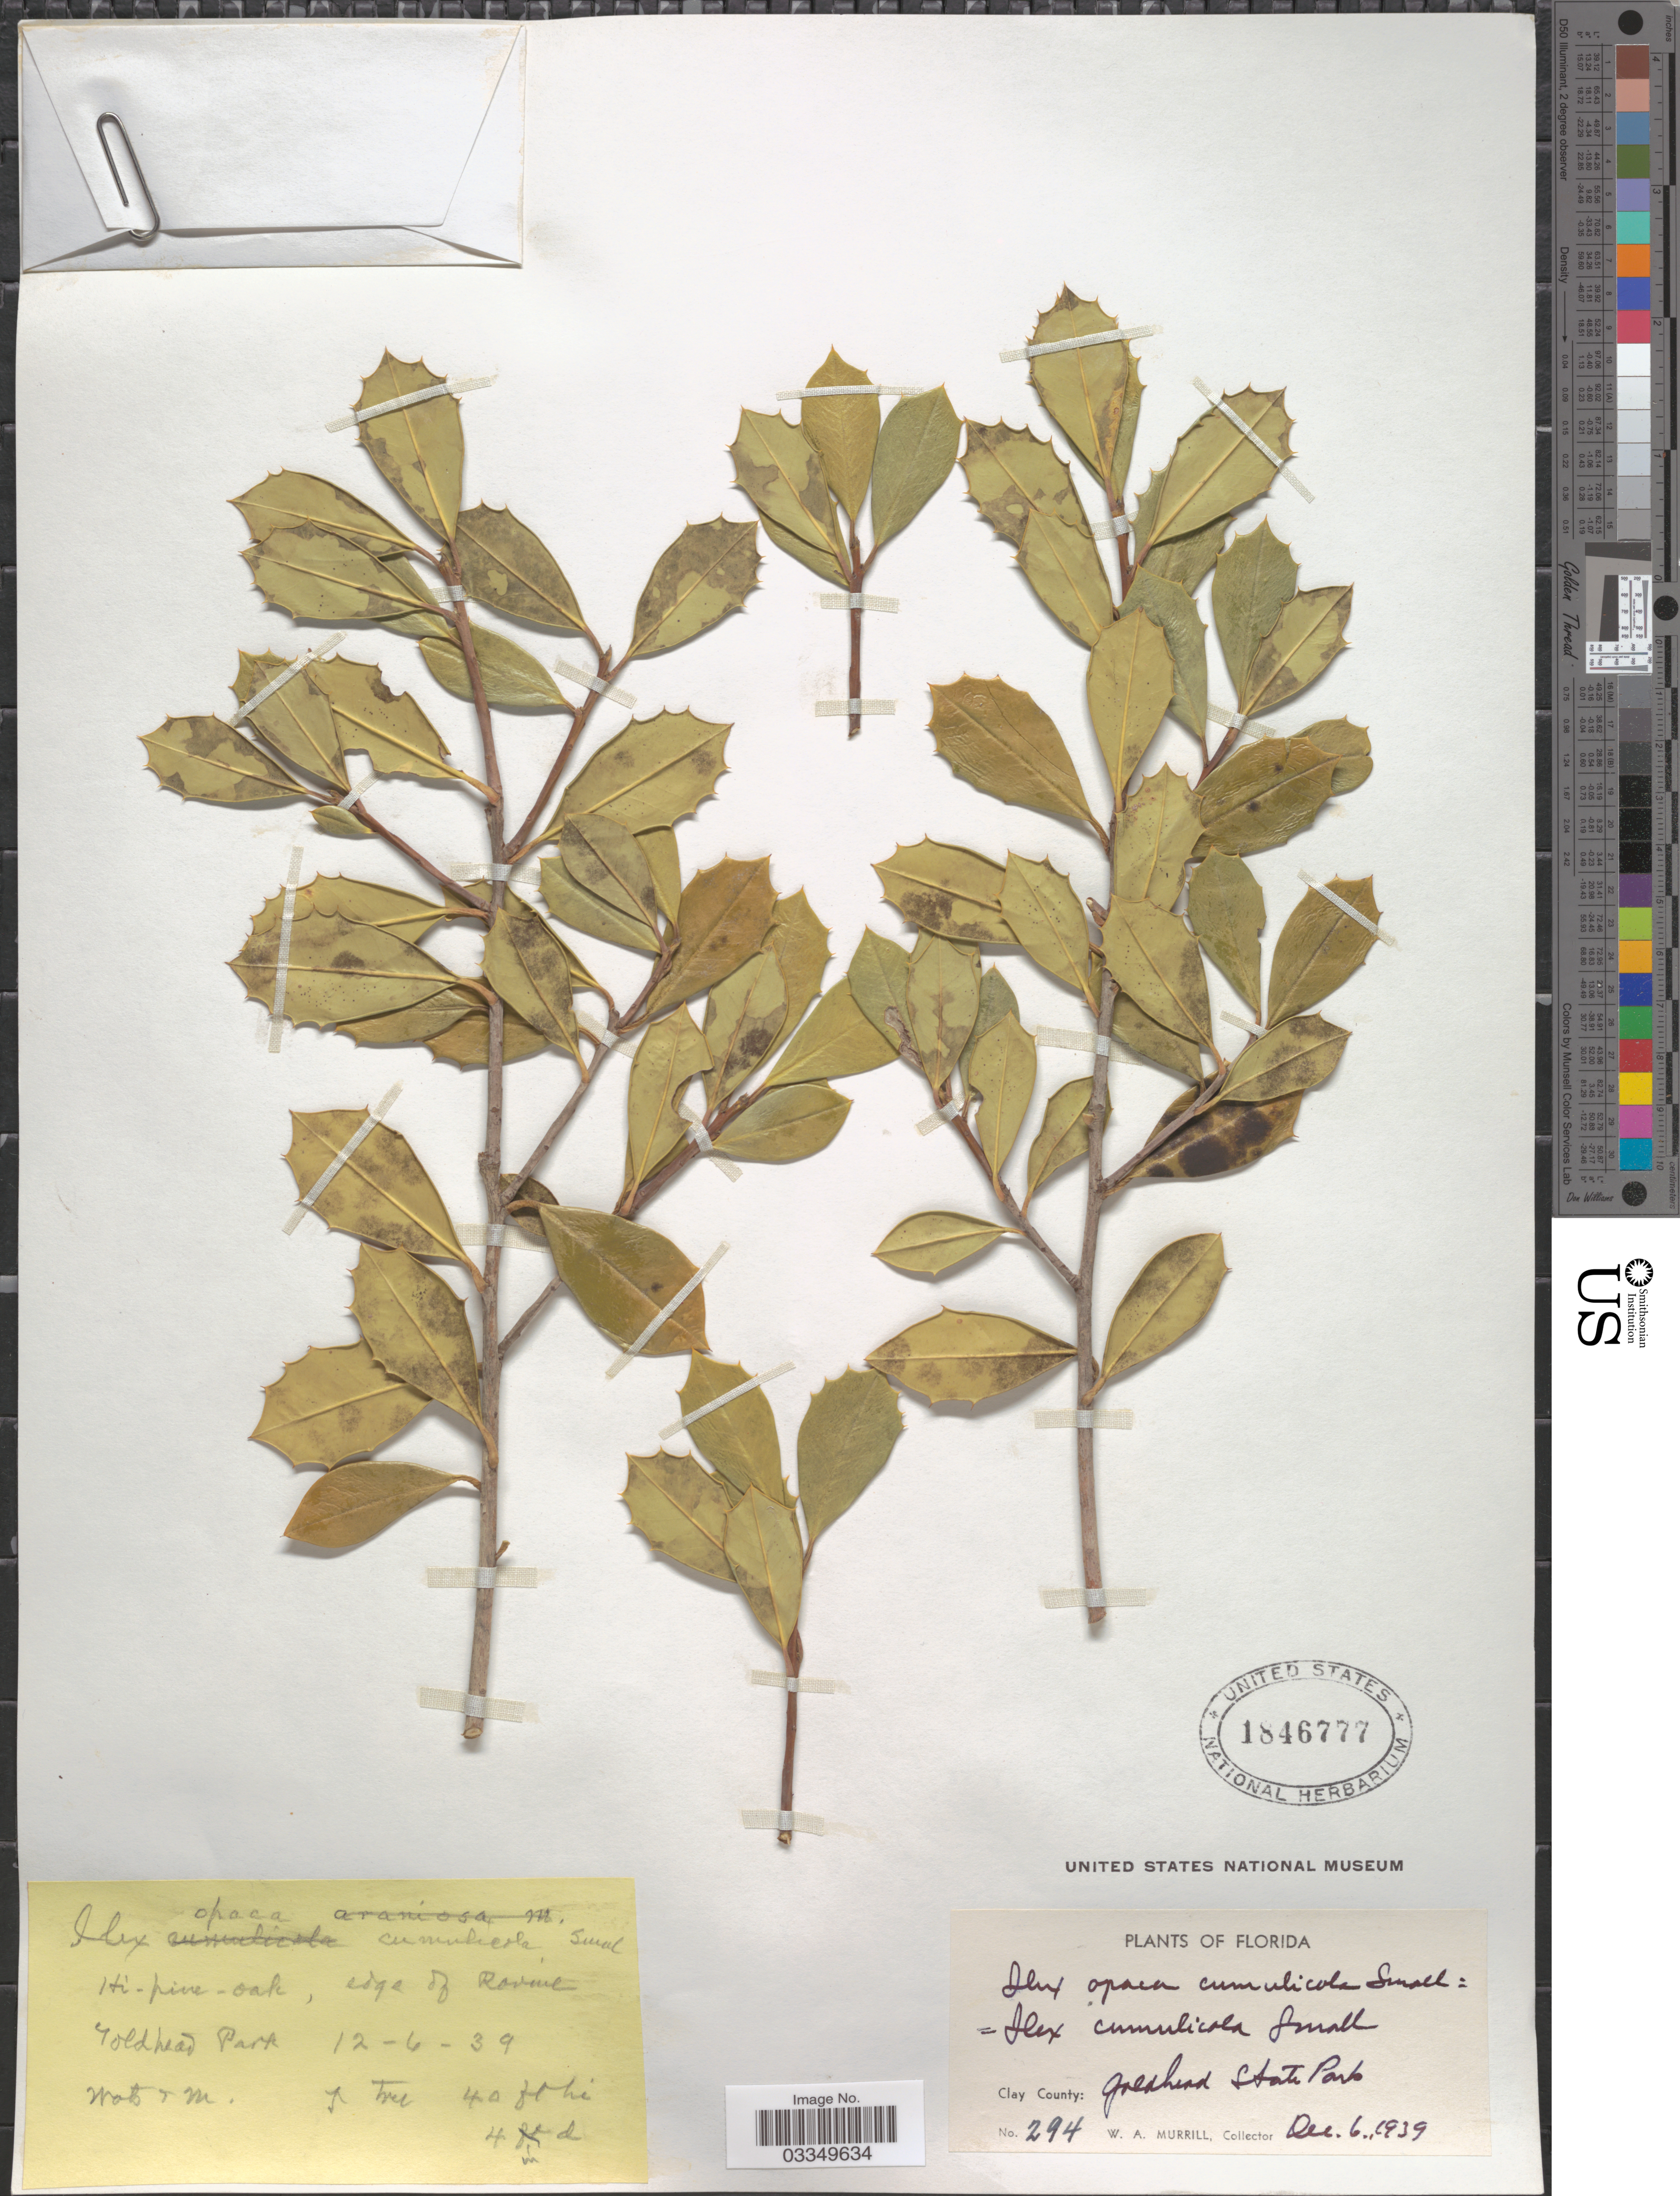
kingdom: Plantae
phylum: Tracheophyta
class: Magnoliopsida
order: Aquifoliales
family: Aquifoliaceae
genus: Ilex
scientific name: Ilex cumulicola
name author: Small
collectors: W. A. Murrill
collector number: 294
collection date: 1939-12-06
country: United States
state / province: Florida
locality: Clay County: Goldhead State Park.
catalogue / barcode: US 1846777